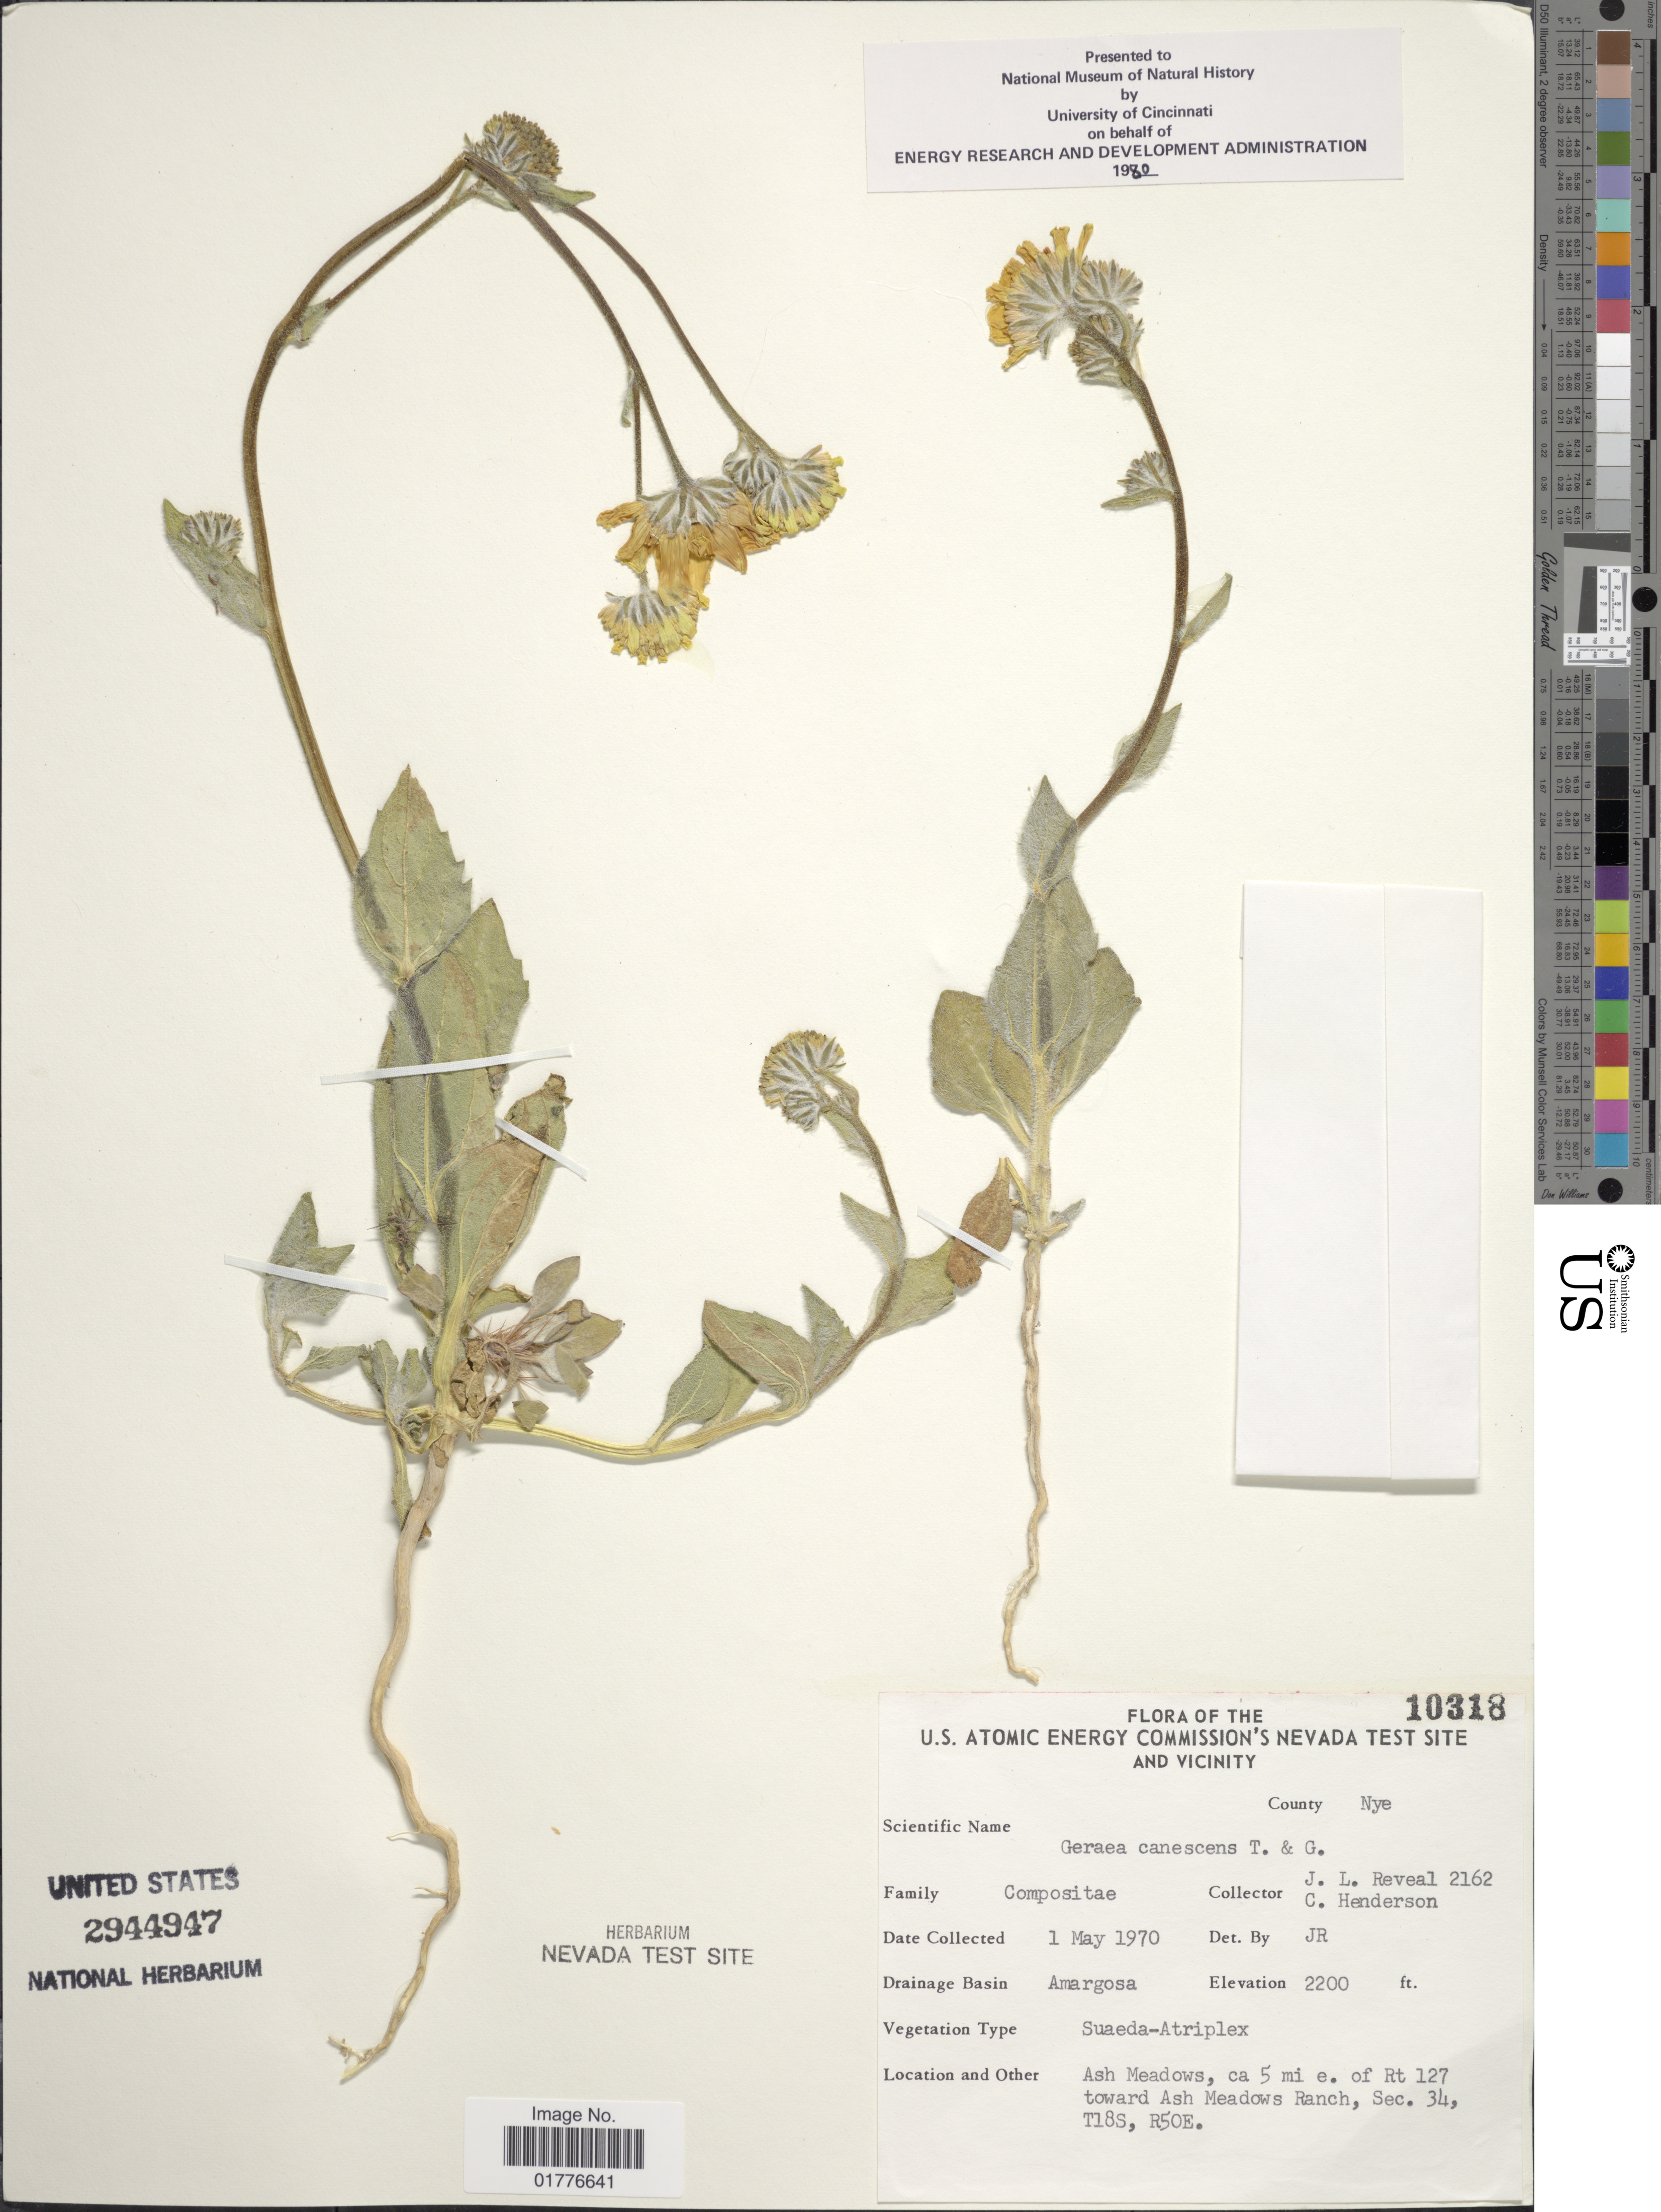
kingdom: Plantae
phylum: Tracheophyta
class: Magnoliopsida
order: Asterales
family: Asteraceae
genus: Geraea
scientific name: Geraea canescens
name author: Torr. & A. Gray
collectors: J. L. Reveal & C. Henderson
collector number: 10318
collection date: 1970-05-01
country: United States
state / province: Nevada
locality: U.S Atomic Energy Commision Nevada Test Site and vicinity. . County Nye. Ash meadows, ca. 5 mi e. on Rt 127 towars Ash Meadows Ranch, Sec. 34, T18S, R50E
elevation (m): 671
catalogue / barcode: US 2944947